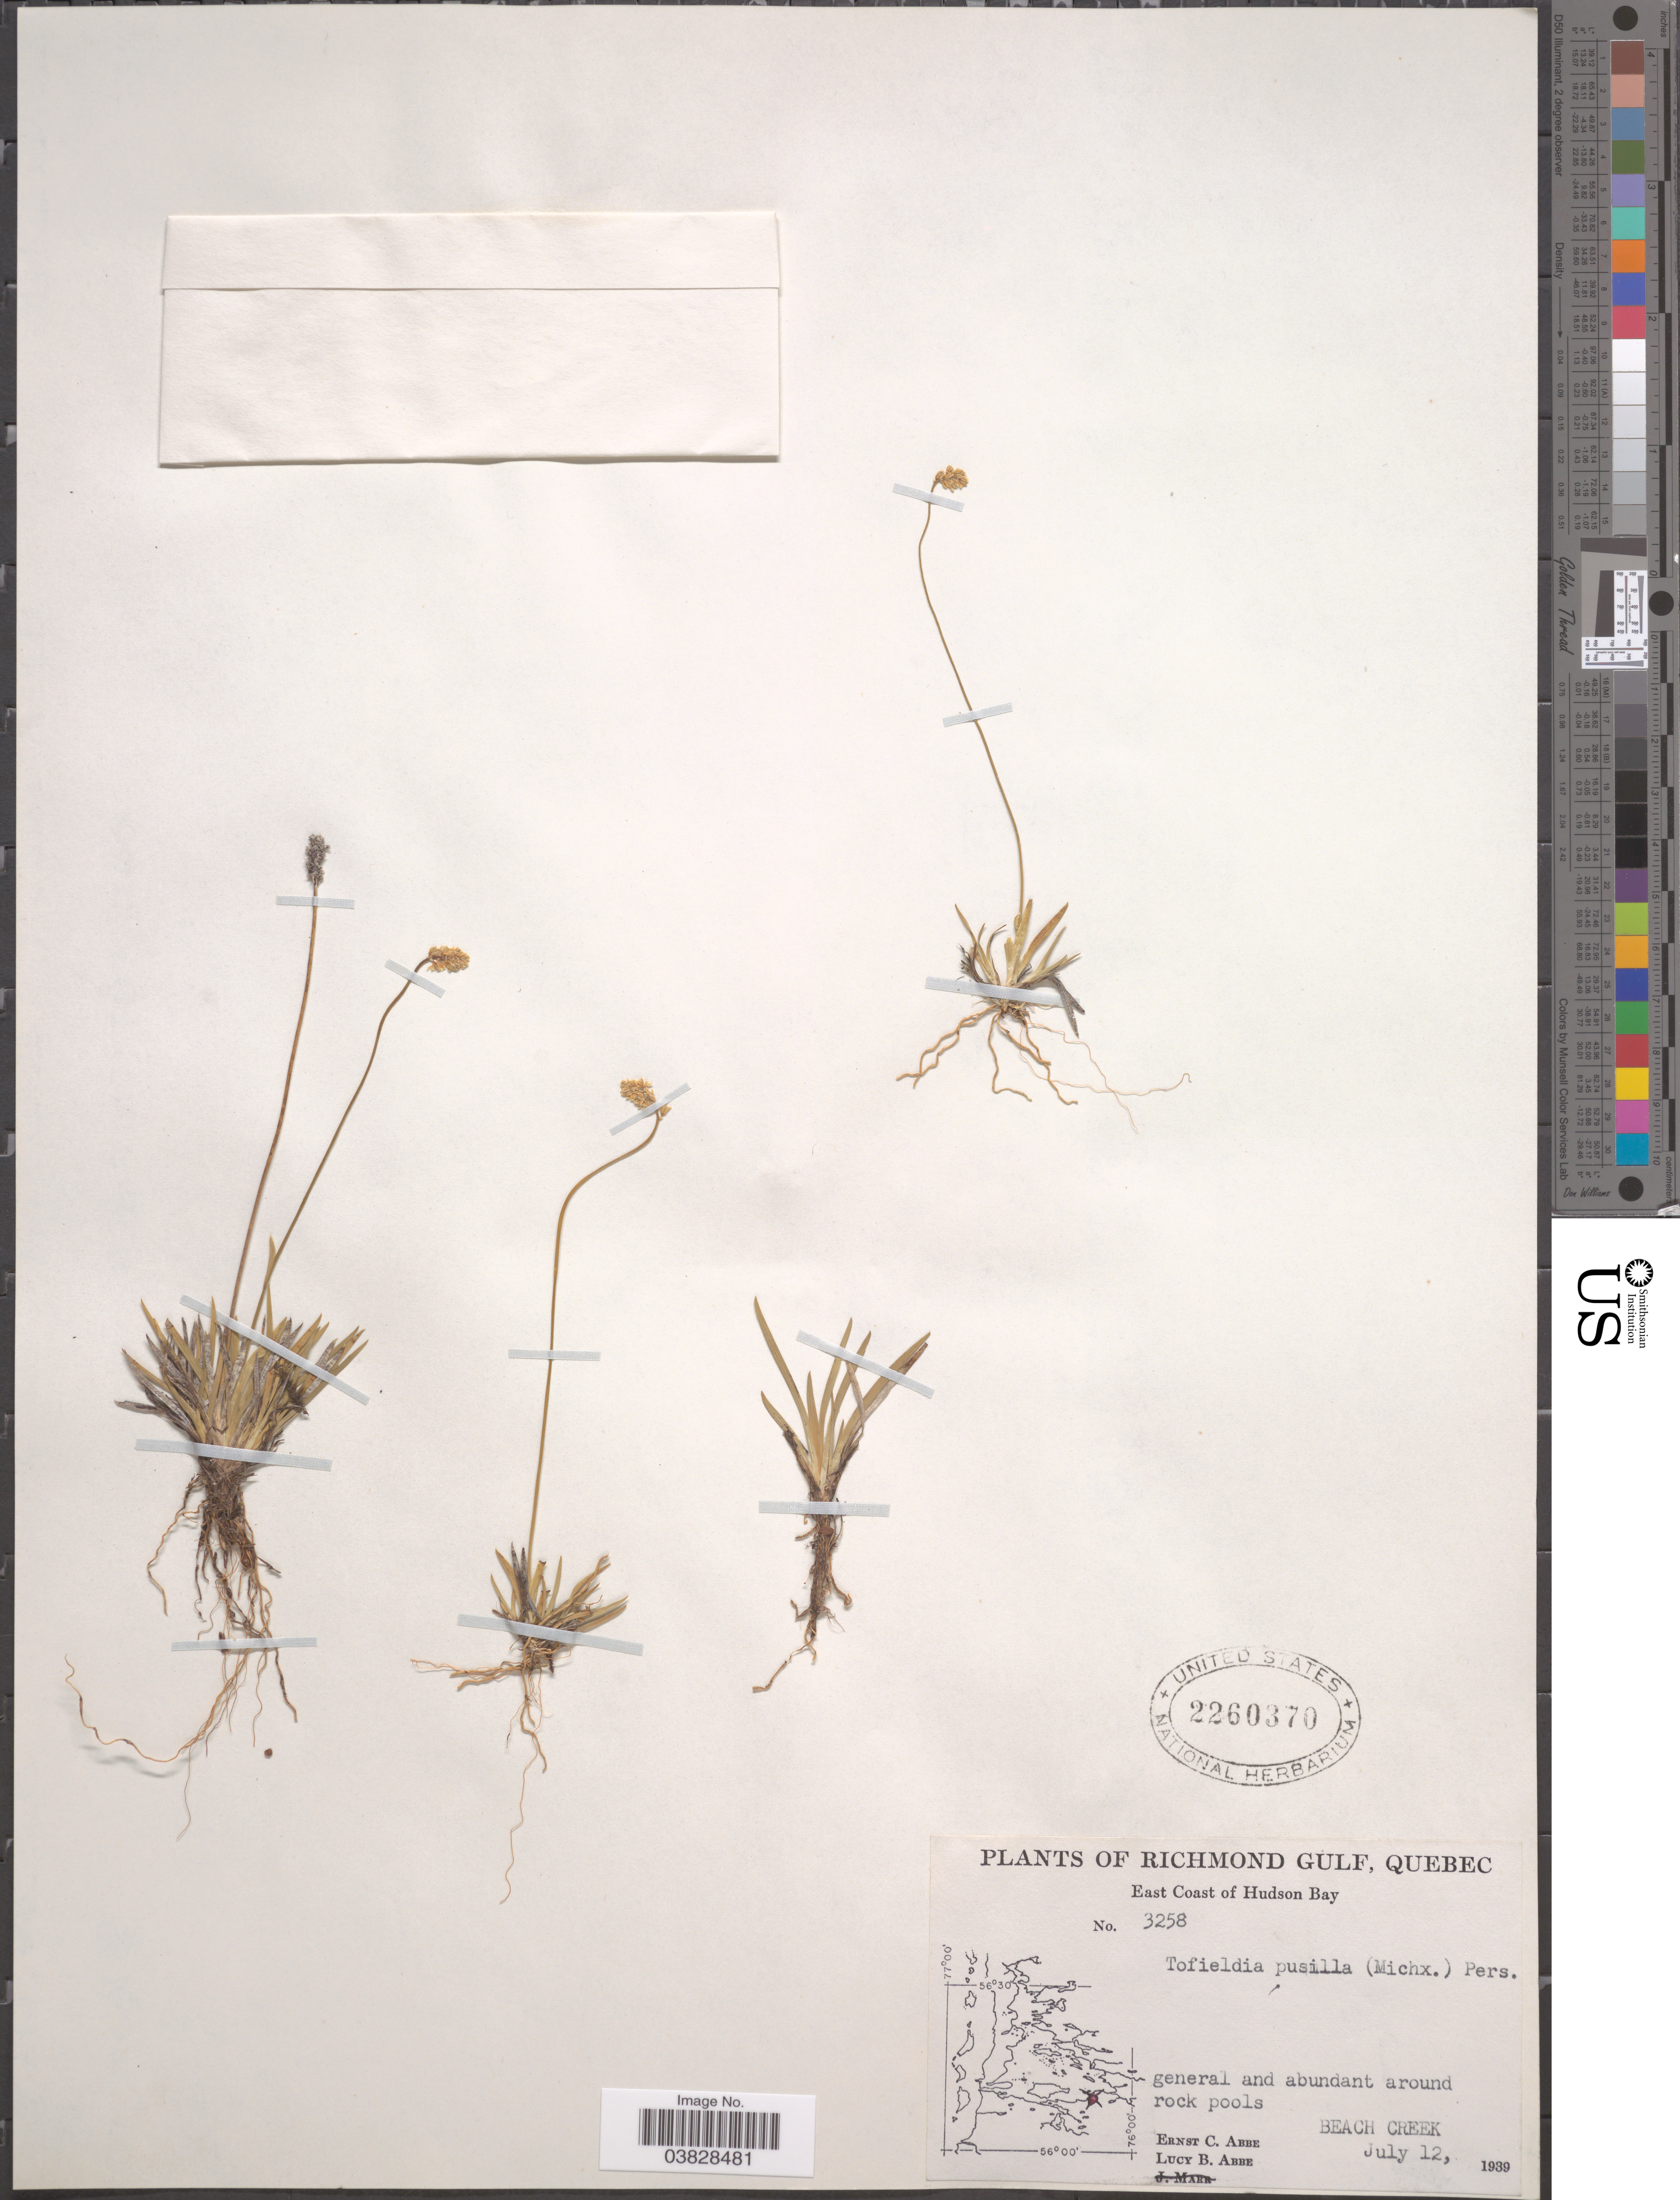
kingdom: Plantae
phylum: Tracheophyta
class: Liliopsida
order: Alismatales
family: Tofieldiaceae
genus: Tofieldia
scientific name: Tofieldia pusilla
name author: (Michx.) Pers.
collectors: E. C. Abbe & L. B. Abbe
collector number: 3258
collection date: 1939-07-12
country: Canada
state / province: Quebec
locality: Richmond Gulf. East Coast of Hudson Bay. Beach Creek.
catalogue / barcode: US 2260370